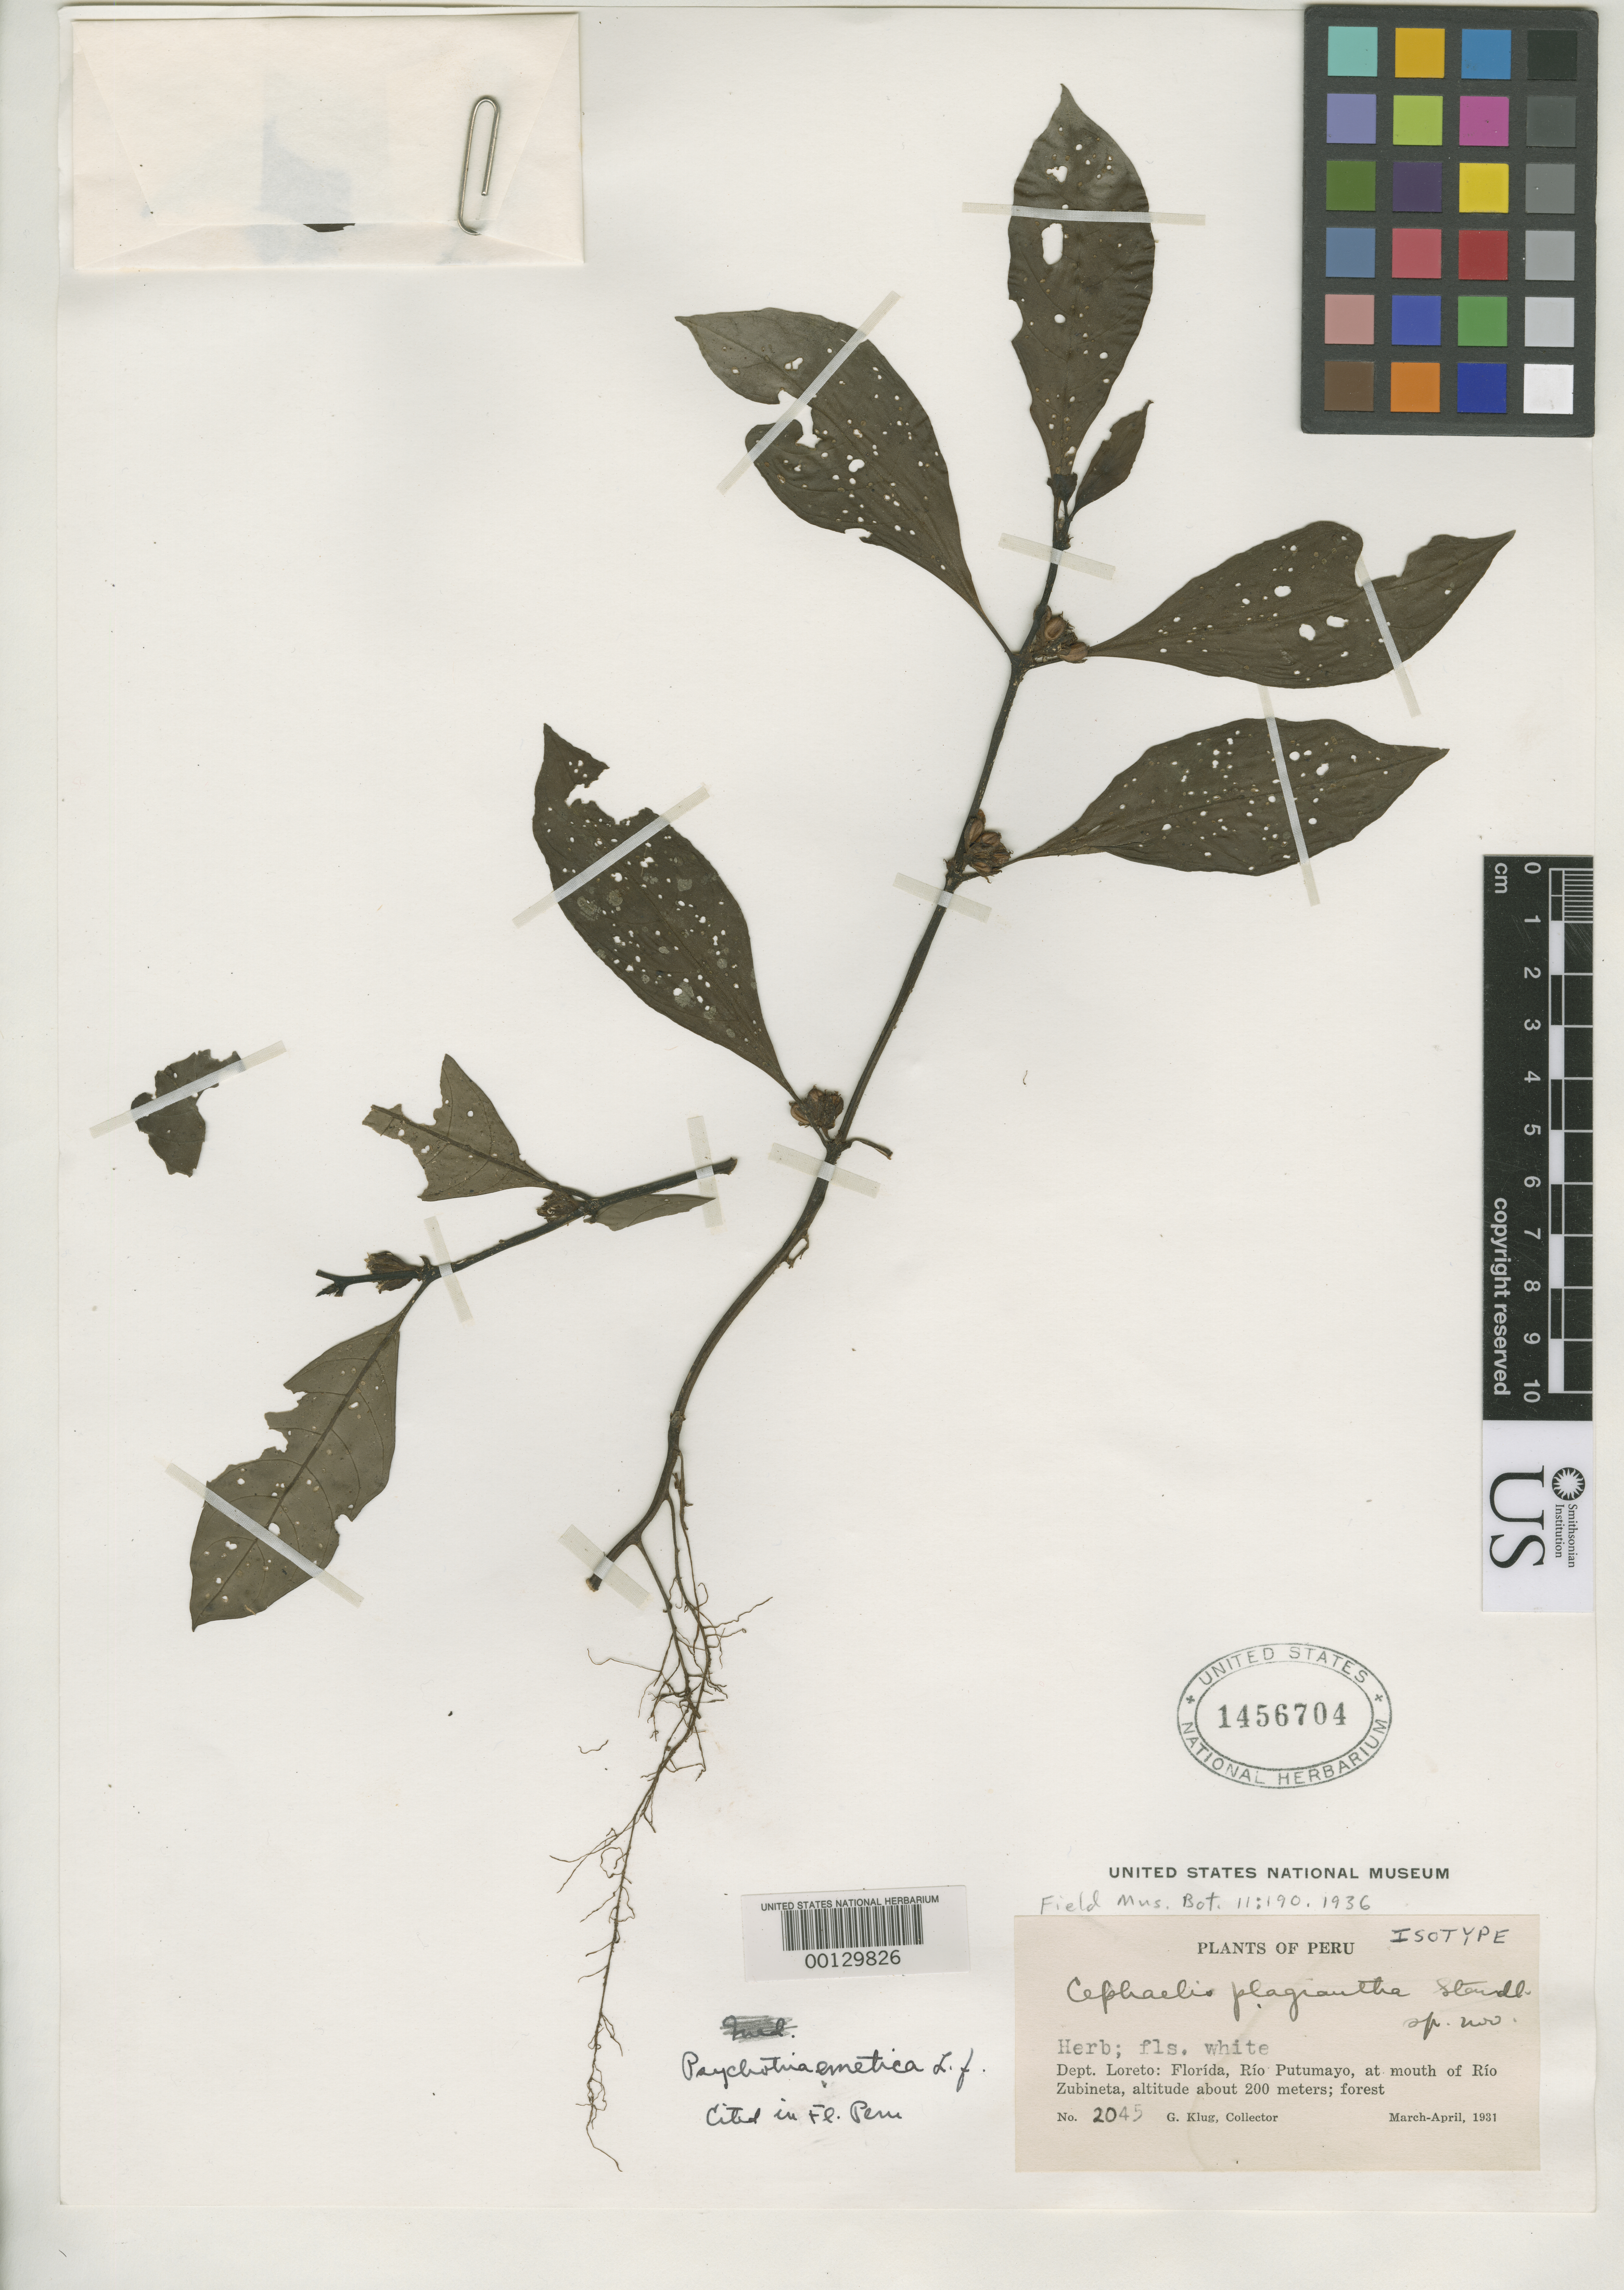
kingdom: Plantae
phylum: Tracheophyta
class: Magnoliopsida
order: Gentianales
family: Rubiaceae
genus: Cephaelis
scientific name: Cephaelis plagiantha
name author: Standl.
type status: Isotype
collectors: G. Klug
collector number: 2045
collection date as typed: Mar 1931 to -- Apr 1931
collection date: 1931-03/1931-04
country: Peru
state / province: Loreto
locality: Florida, Rio Putumayo, mouth of Rio Zubineta.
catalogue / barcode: US 1456704